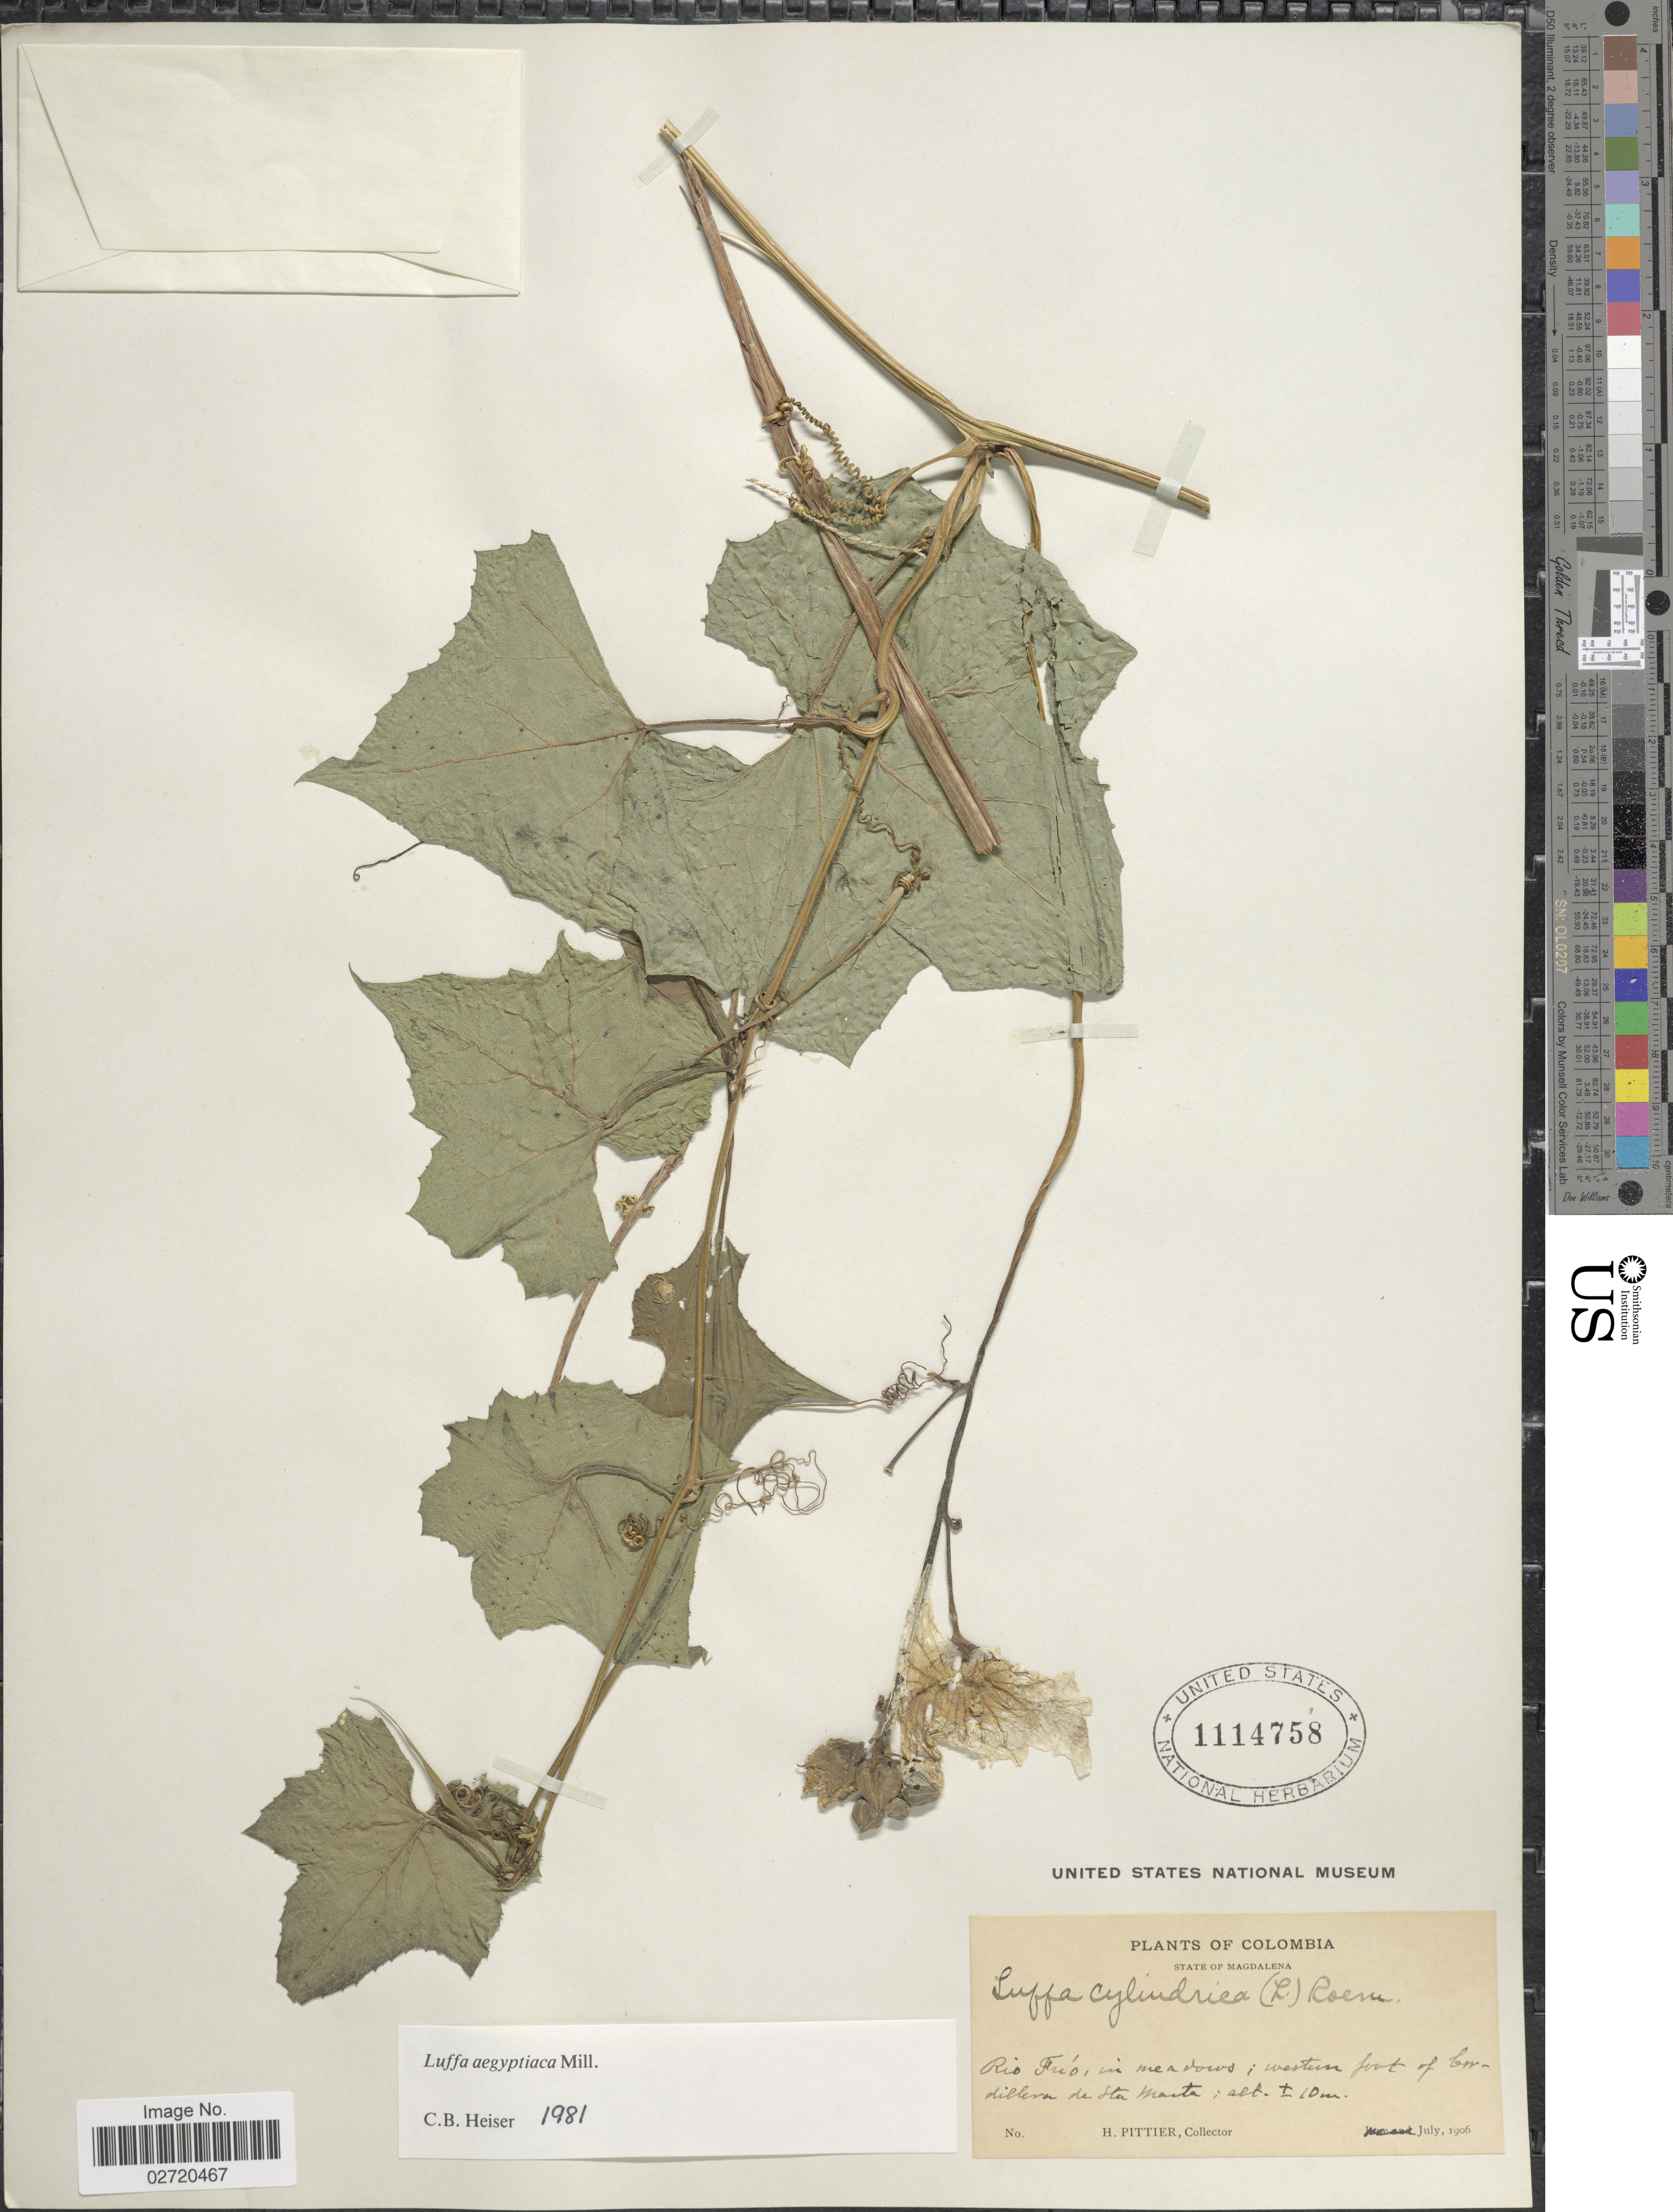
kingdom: Plantae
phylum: Tracheophyta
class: Magnoliopsida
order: Cucurbitales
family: Cucurbitaceae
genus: Luffa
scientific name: Luffa aegyptiaca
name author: Mill.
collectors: H. F. Pittier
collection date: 1906-07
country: Colombia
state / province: Magdalena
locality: State of Magdalena, Rio Frio, in meadows, western foot of Cordillera de Sta Marta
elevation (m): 10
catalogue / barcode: US 1114758